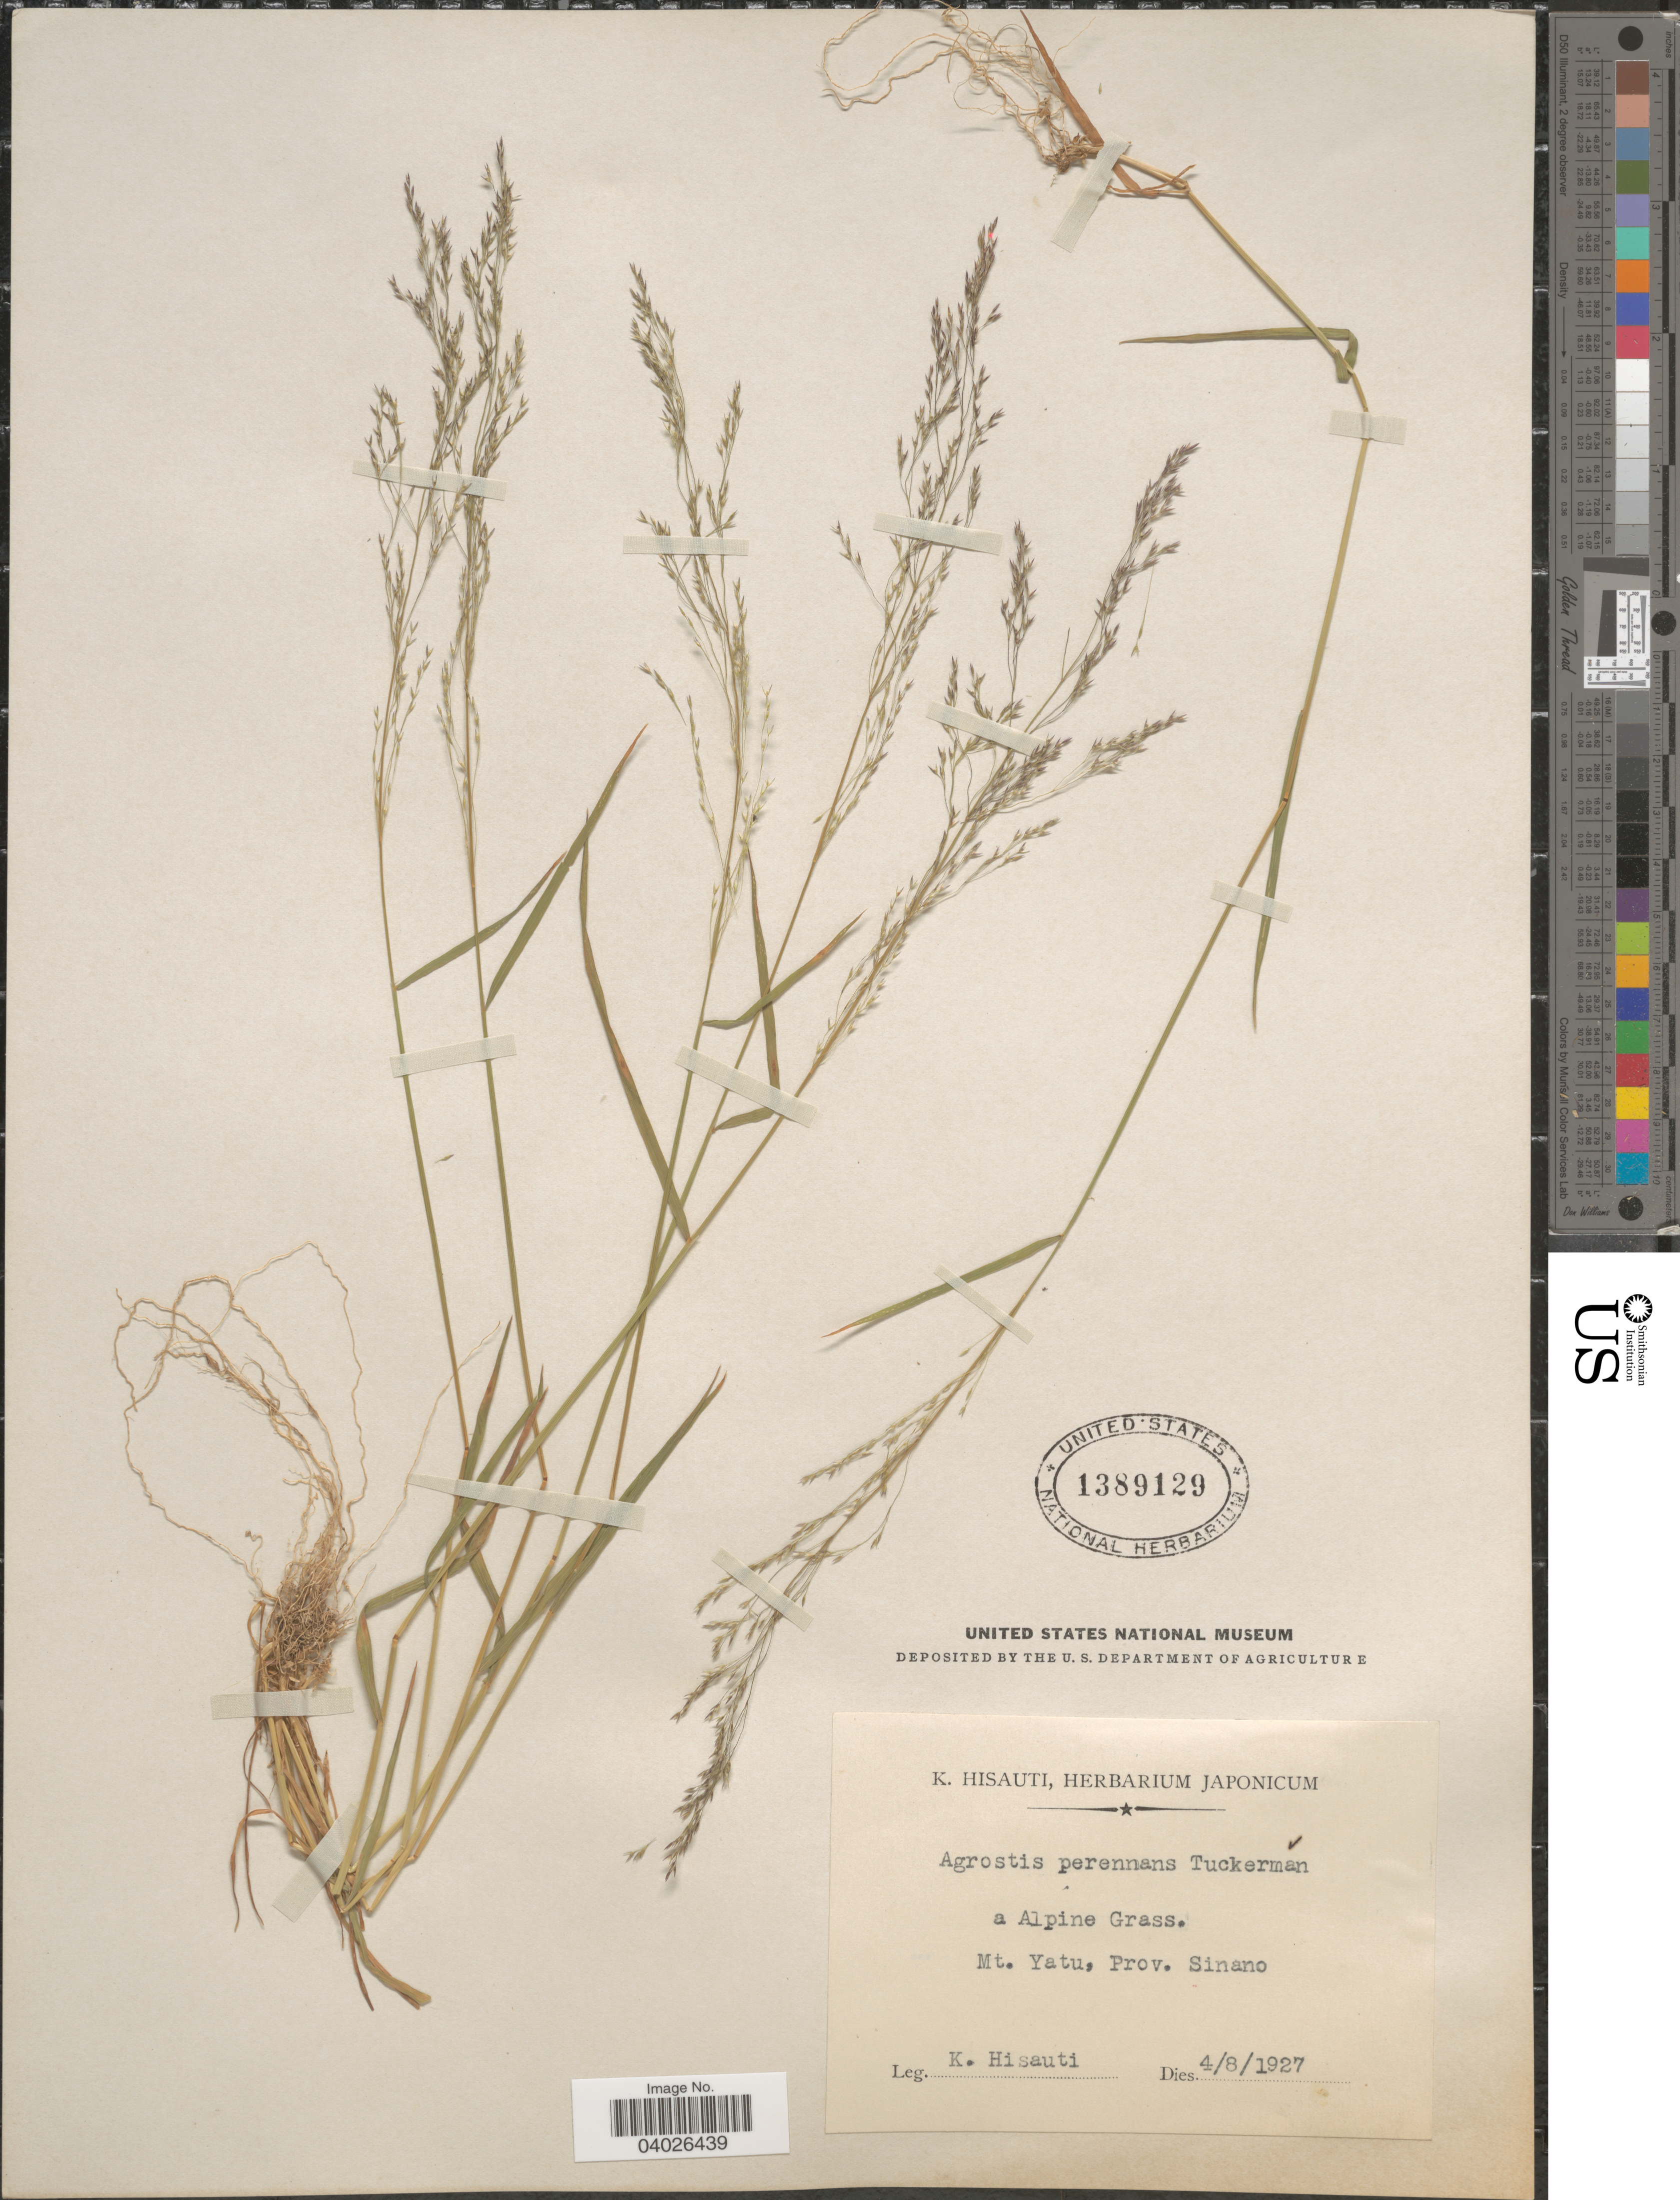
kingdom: Plantae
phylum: Tracheophyta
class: Liliopsida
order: Poales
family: Poaceae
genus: Agrostis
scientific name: Agrostis perennans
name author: (Walter) Tuck.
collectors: K. Hisauti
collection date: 1927-08-04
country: Japan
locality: Mt. Yatu, Prov. Sinano.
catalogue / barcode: US 1389129